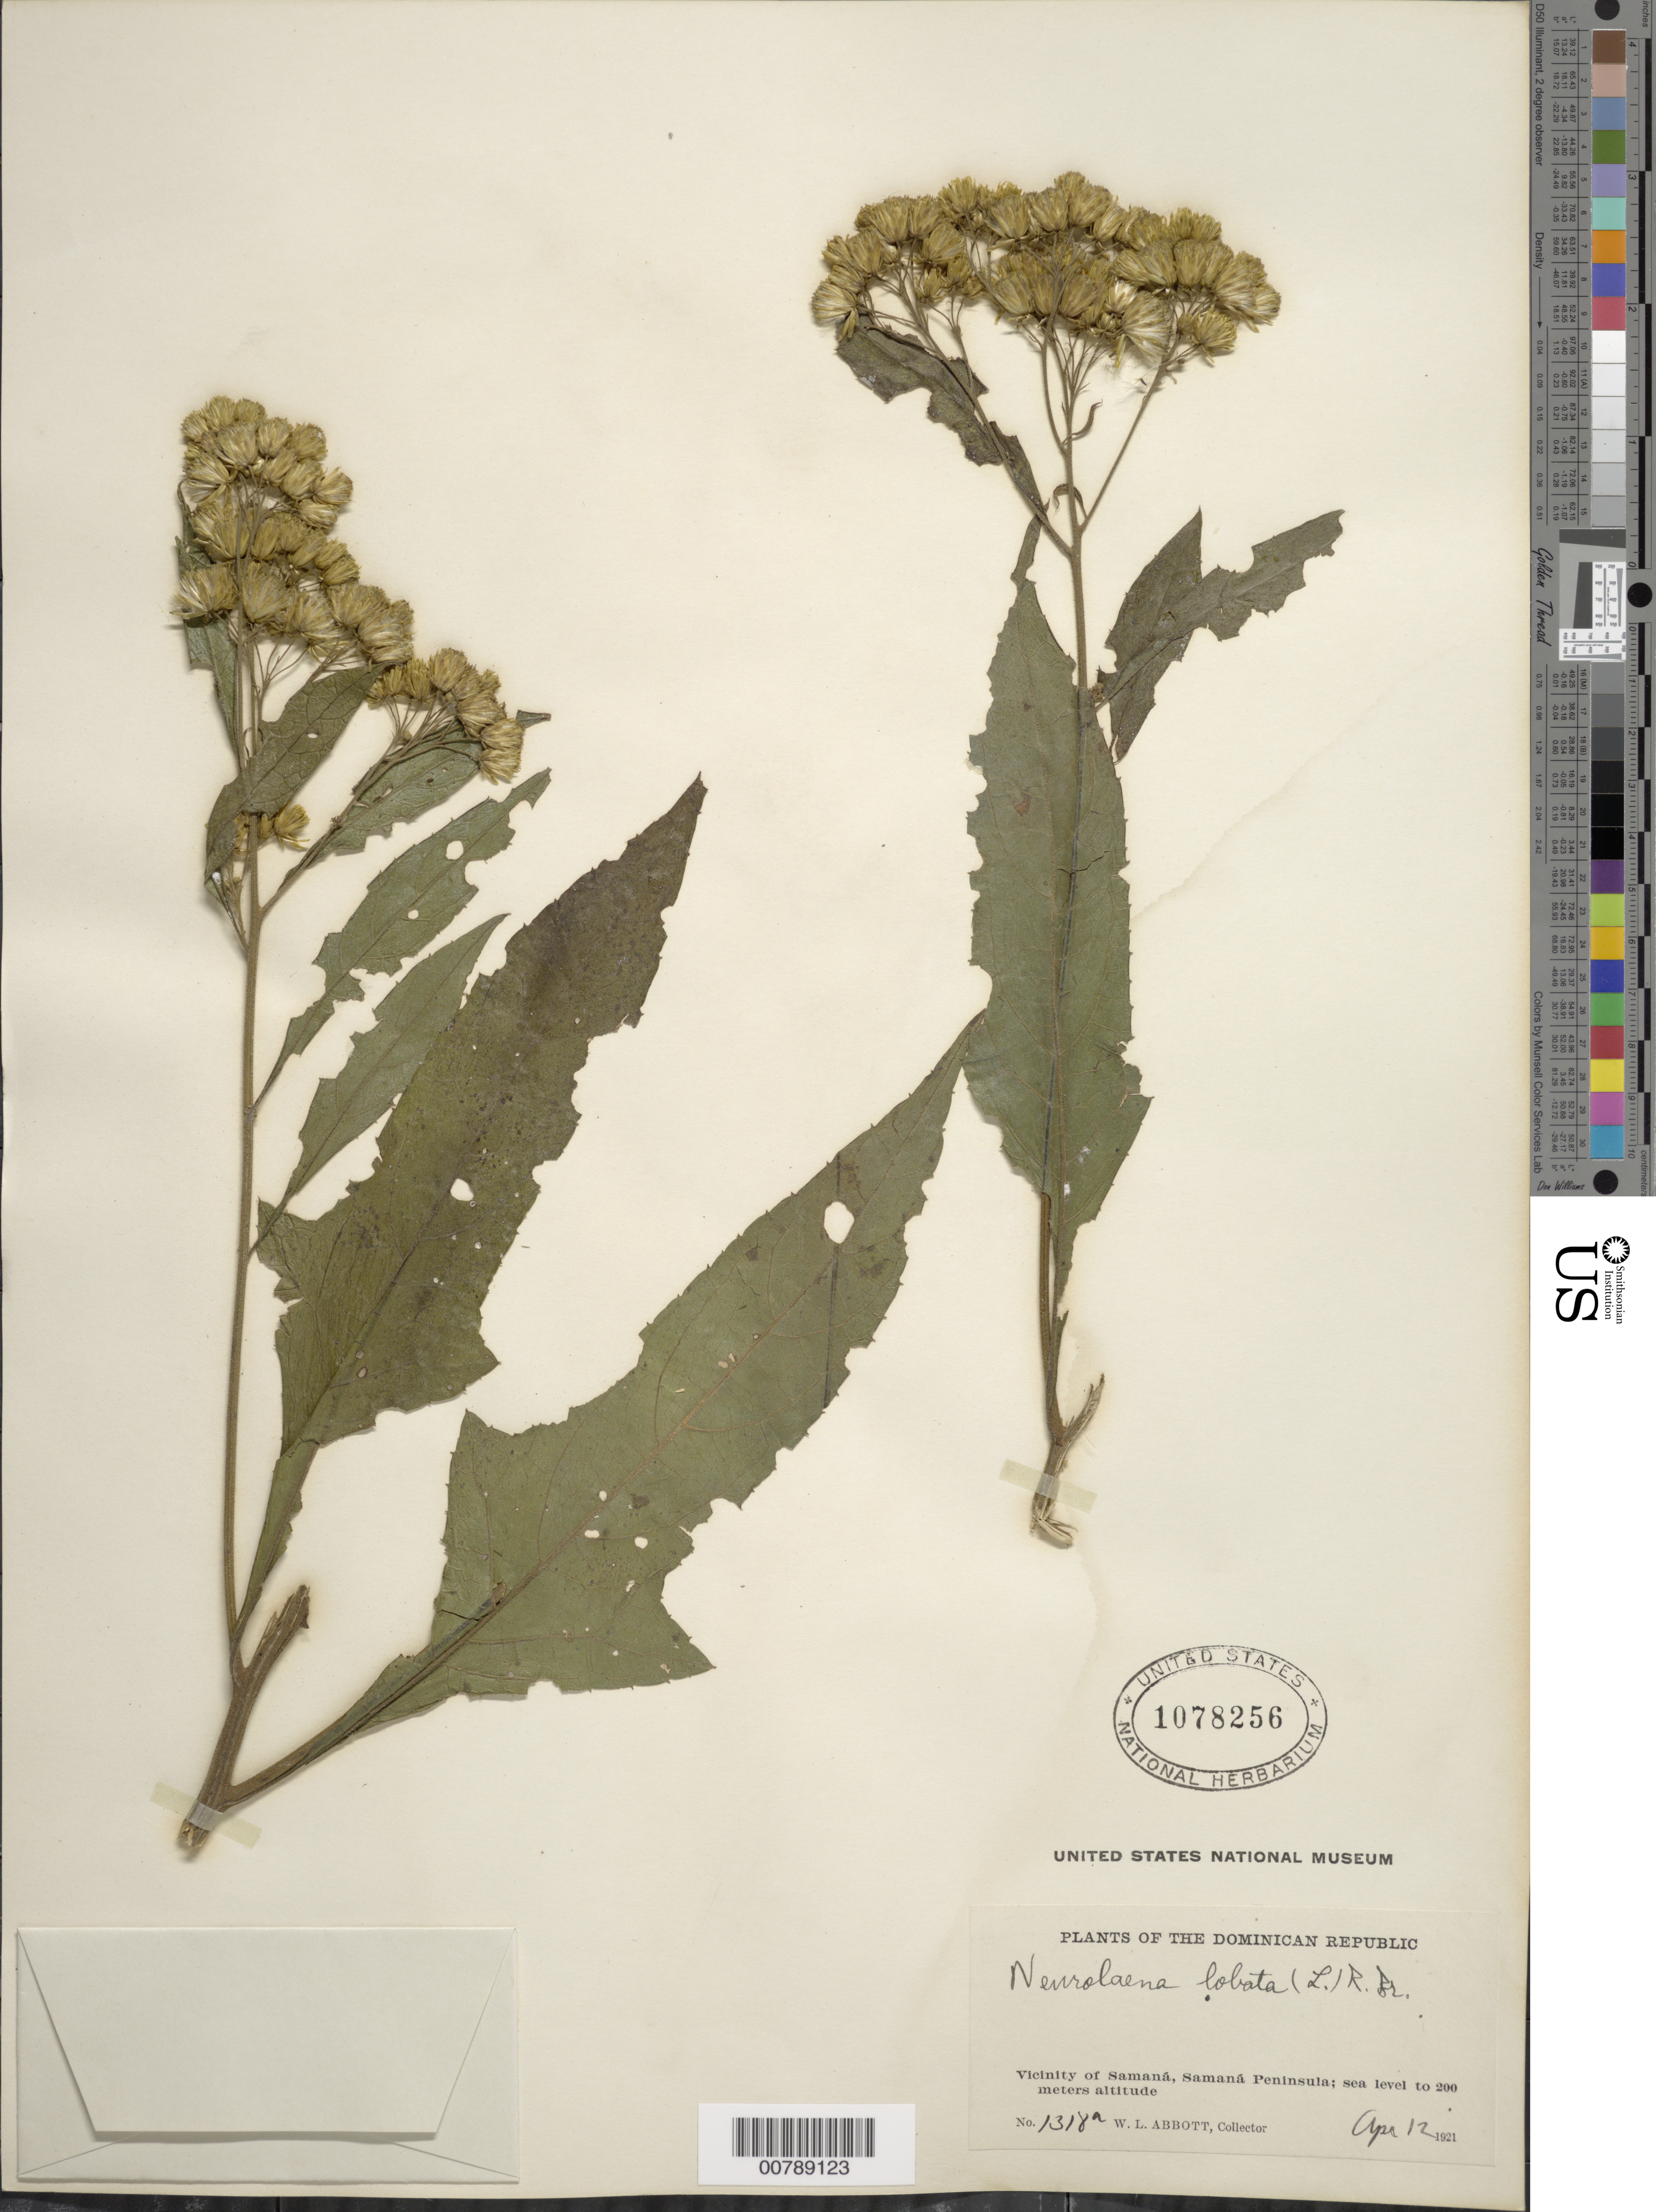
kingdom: Plantae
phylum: Tracheophyta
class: Magnoliopsida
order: Asterales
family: Asteraceae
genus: Neurolaena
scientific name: Neurolaena lobata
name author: (L.) R. Br. ex Cass.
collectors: W. L. Abbott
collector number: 1318a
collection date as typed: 12 Apr 1910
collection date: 1910-04-12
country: Dominican Republic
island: Hispaniola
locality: Vicinity of Samaná, Samaná Peninsula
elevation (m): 0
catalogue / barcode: US 1078256